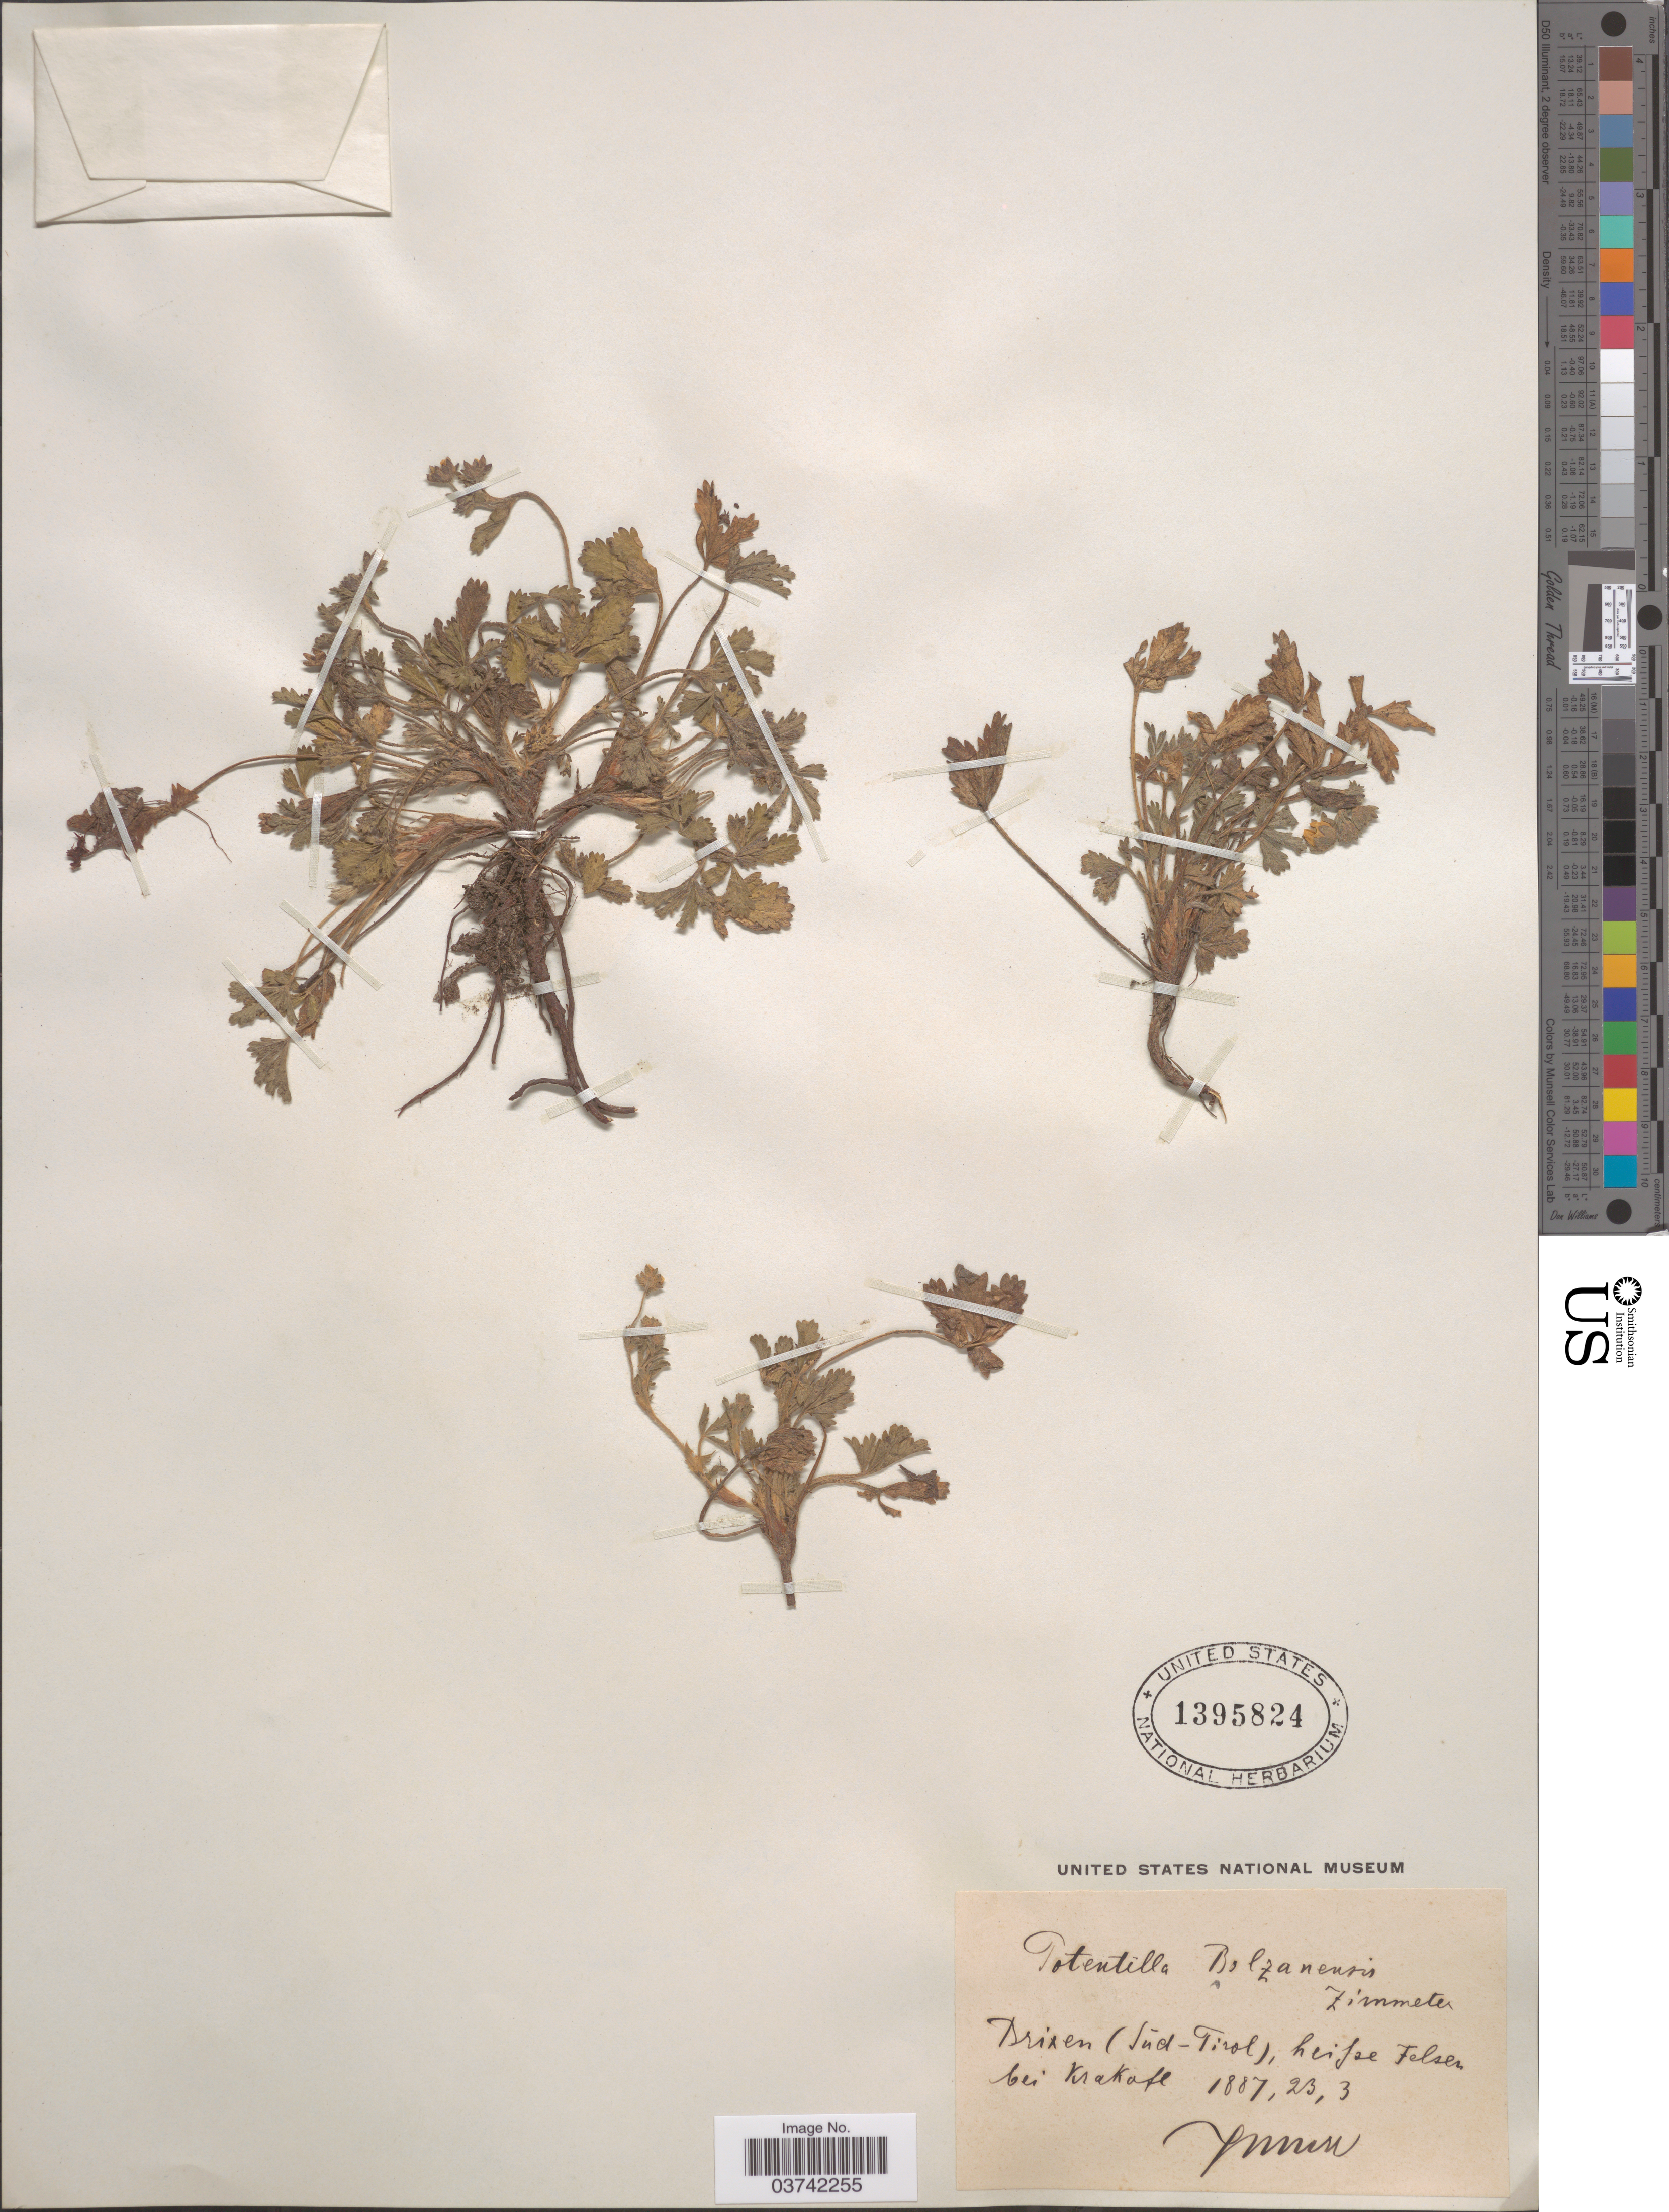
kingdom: Plantae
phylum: Tracheophyta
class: Magnoliopsida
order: Rosales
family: Rosaceae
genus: Potentilla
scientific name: Potentilla bolzanensis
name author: Zimmeter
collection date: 1887-03-23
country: Italy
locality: Brixen (Súd-Tirol), heisse felsen bei Krakofl.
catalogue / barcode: US 1395824